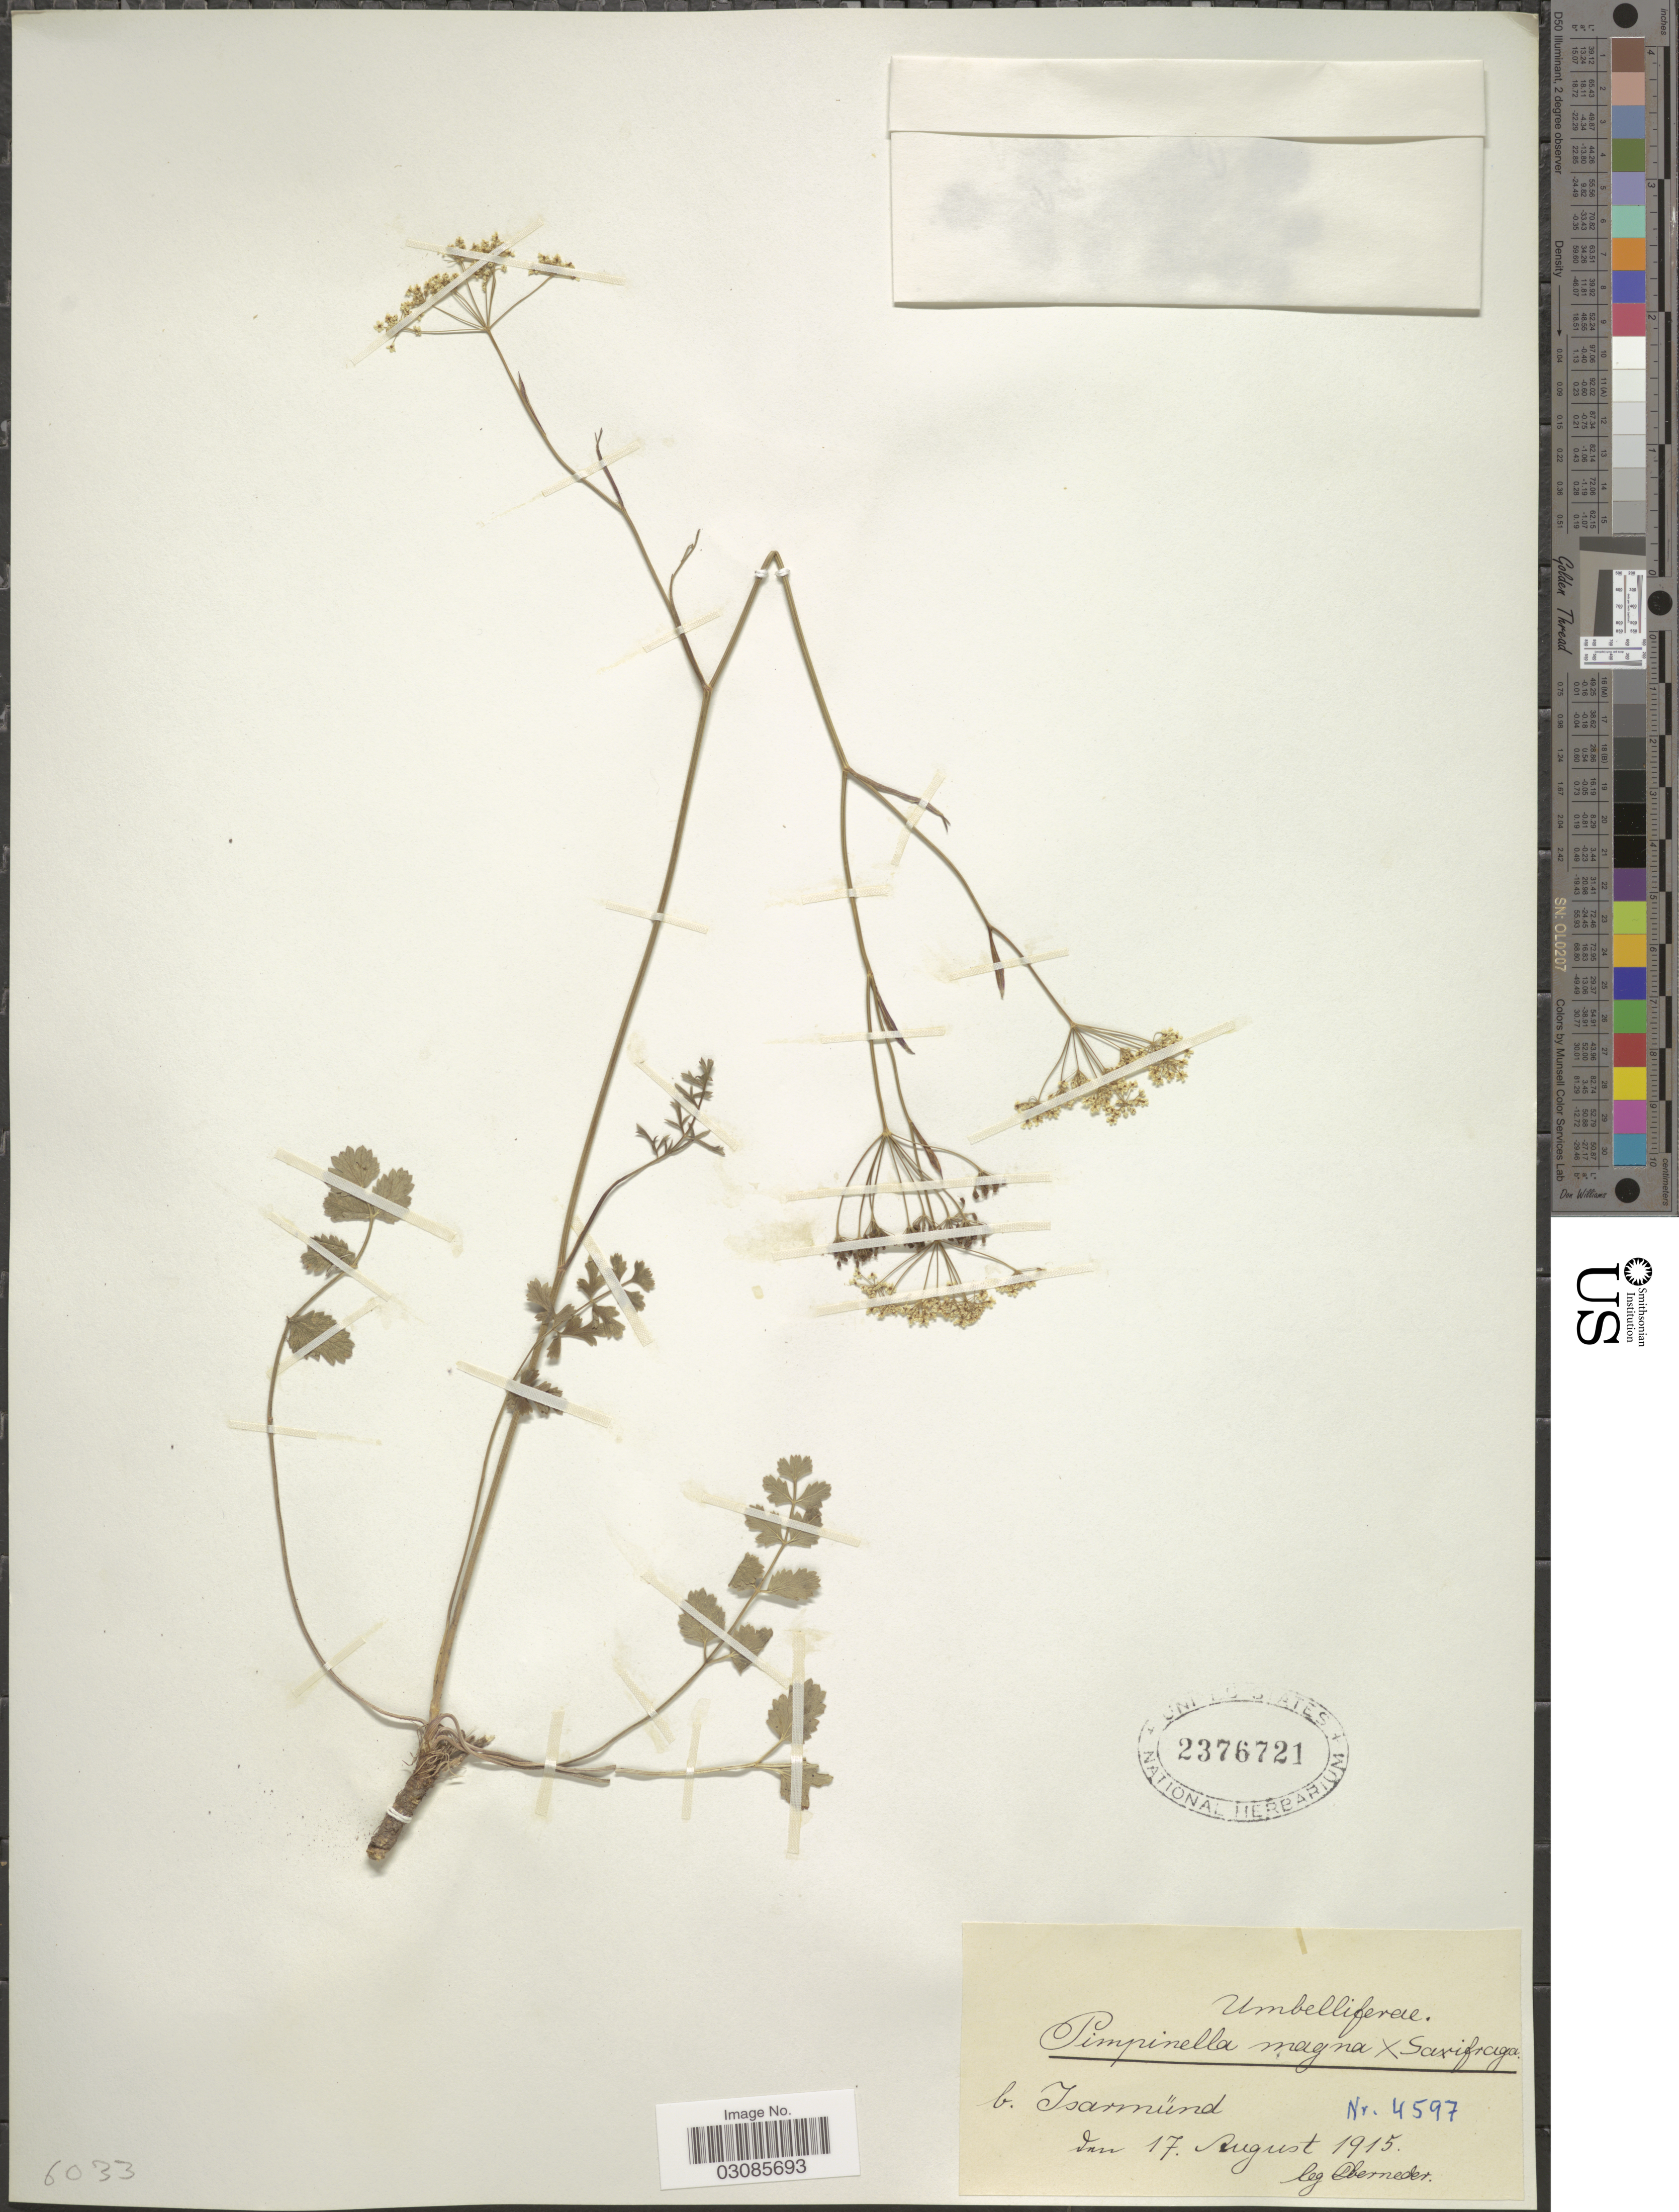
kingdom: Plantae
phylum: Tracheophyta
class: Magnoliopsida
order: Apiales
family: Apiaceae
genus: Pimpinella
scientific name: Pimpinella magna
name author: L.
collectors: -. Oberneder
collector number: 4597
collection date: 1915-08-17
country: Germany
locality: B. Isarmünd.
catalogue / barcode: US 2376721